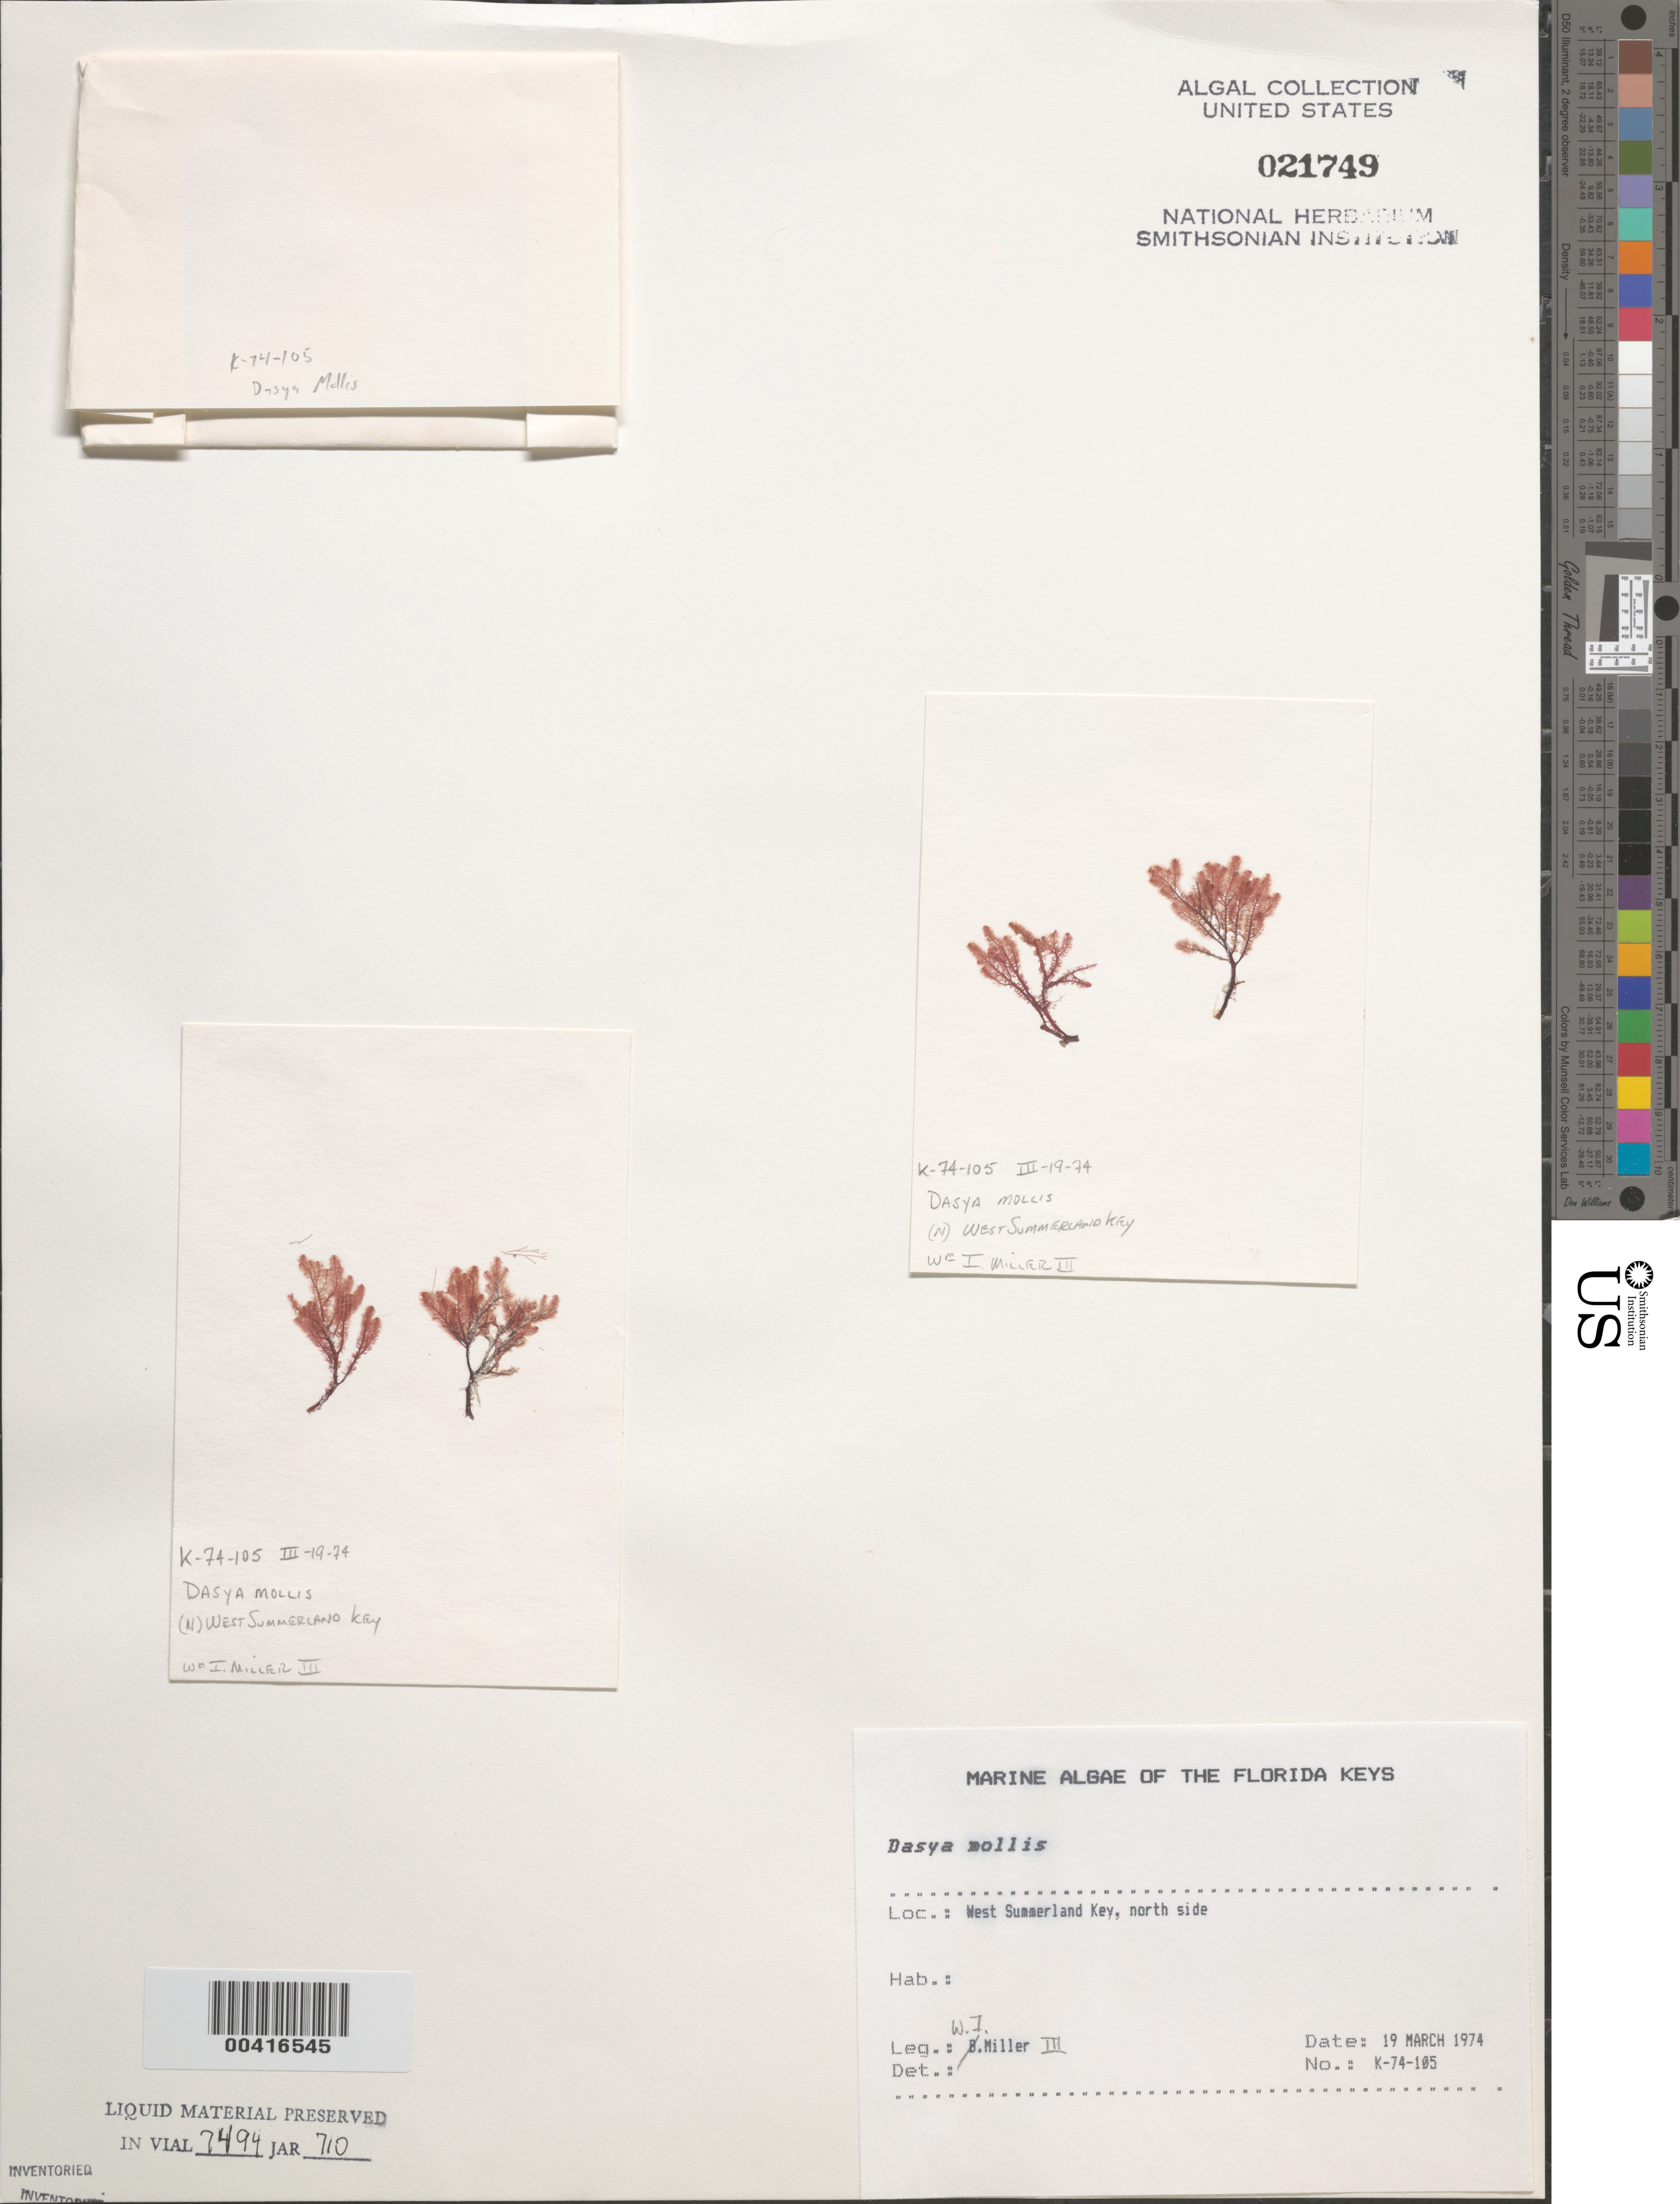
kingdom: Plantae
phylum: Rhodophyta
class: Florideophyceae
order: Ceramiales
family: Dasyaceae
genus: Dasya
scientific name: Dasya mollis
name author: Harv.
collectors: W. I. Miller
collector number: K-74-105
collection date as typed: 19 Mar 1974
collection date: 1974-03-19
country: United States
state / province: Florida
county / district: Monroe County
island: West Summerland Key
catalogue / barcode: US 21749